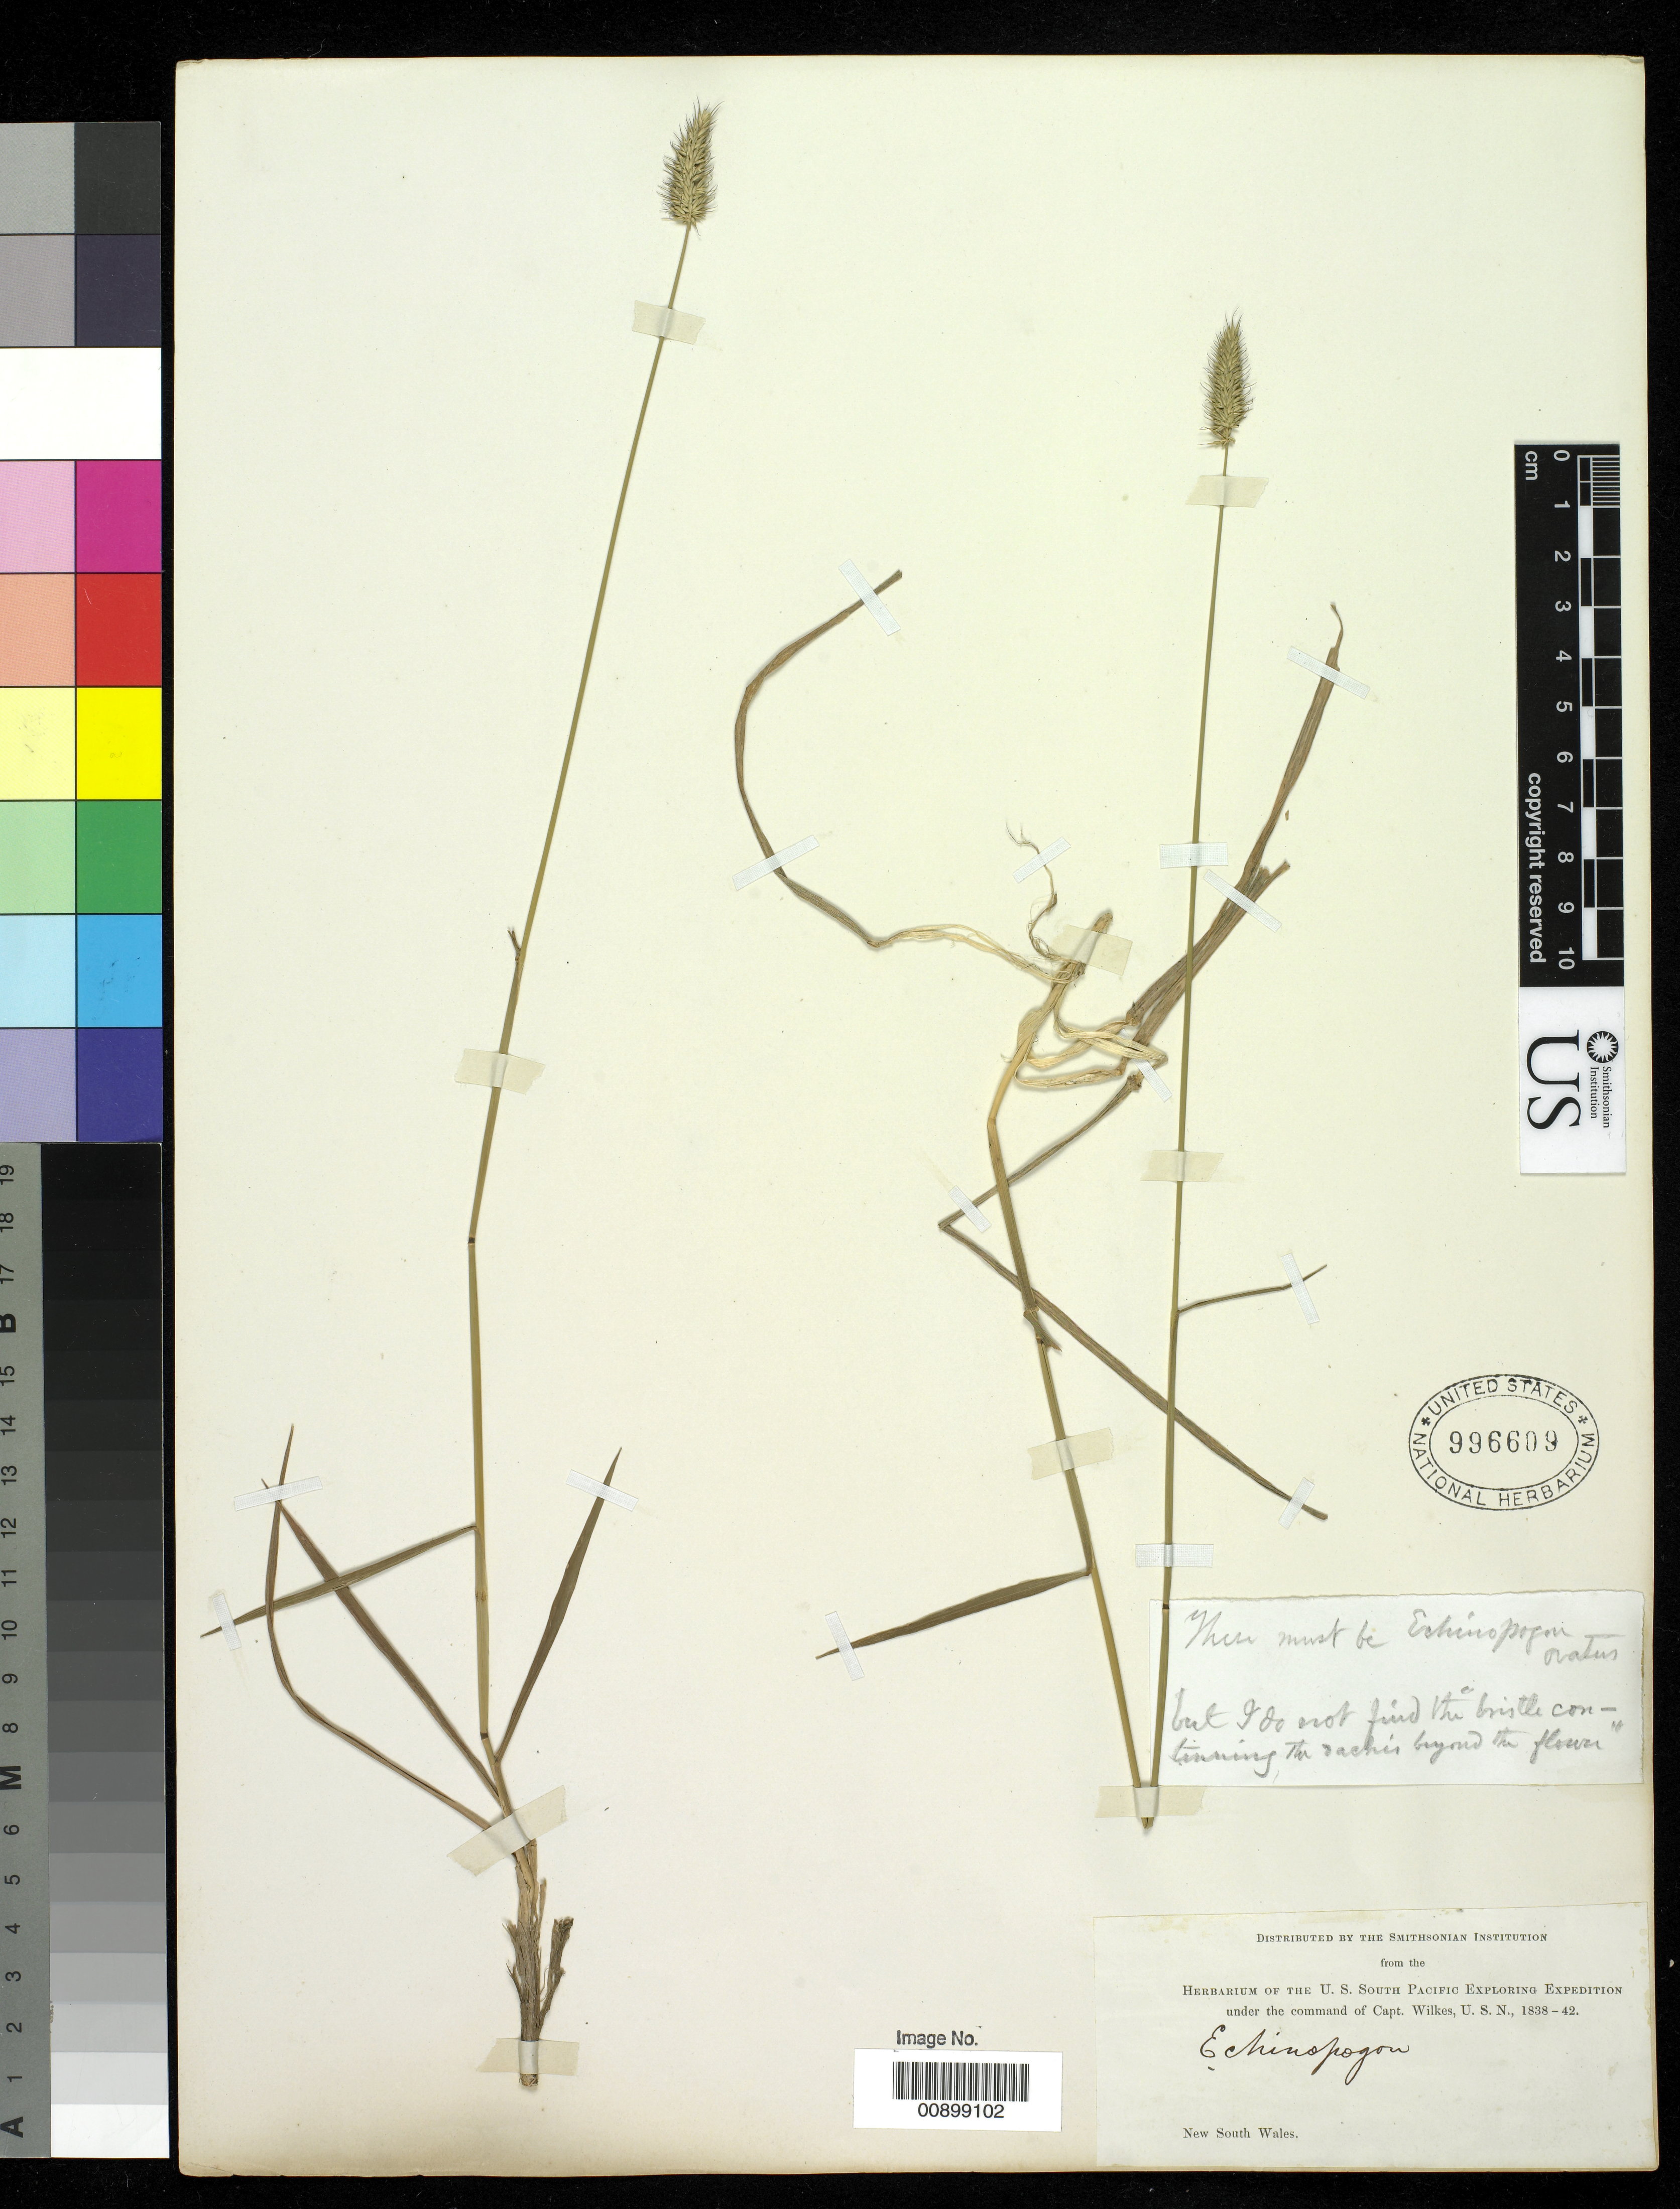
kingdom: Plantae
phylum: Tracheophyta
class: Liliopsida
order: Poales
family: Poaceae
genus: Echinopogon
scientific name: Echinopogon ovatus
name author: (G. Forst.) P. Beauv.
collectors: Wilkes Explor. Exped.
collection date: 1838/1842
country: Australia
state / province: New South Wales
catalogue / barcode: US 996609